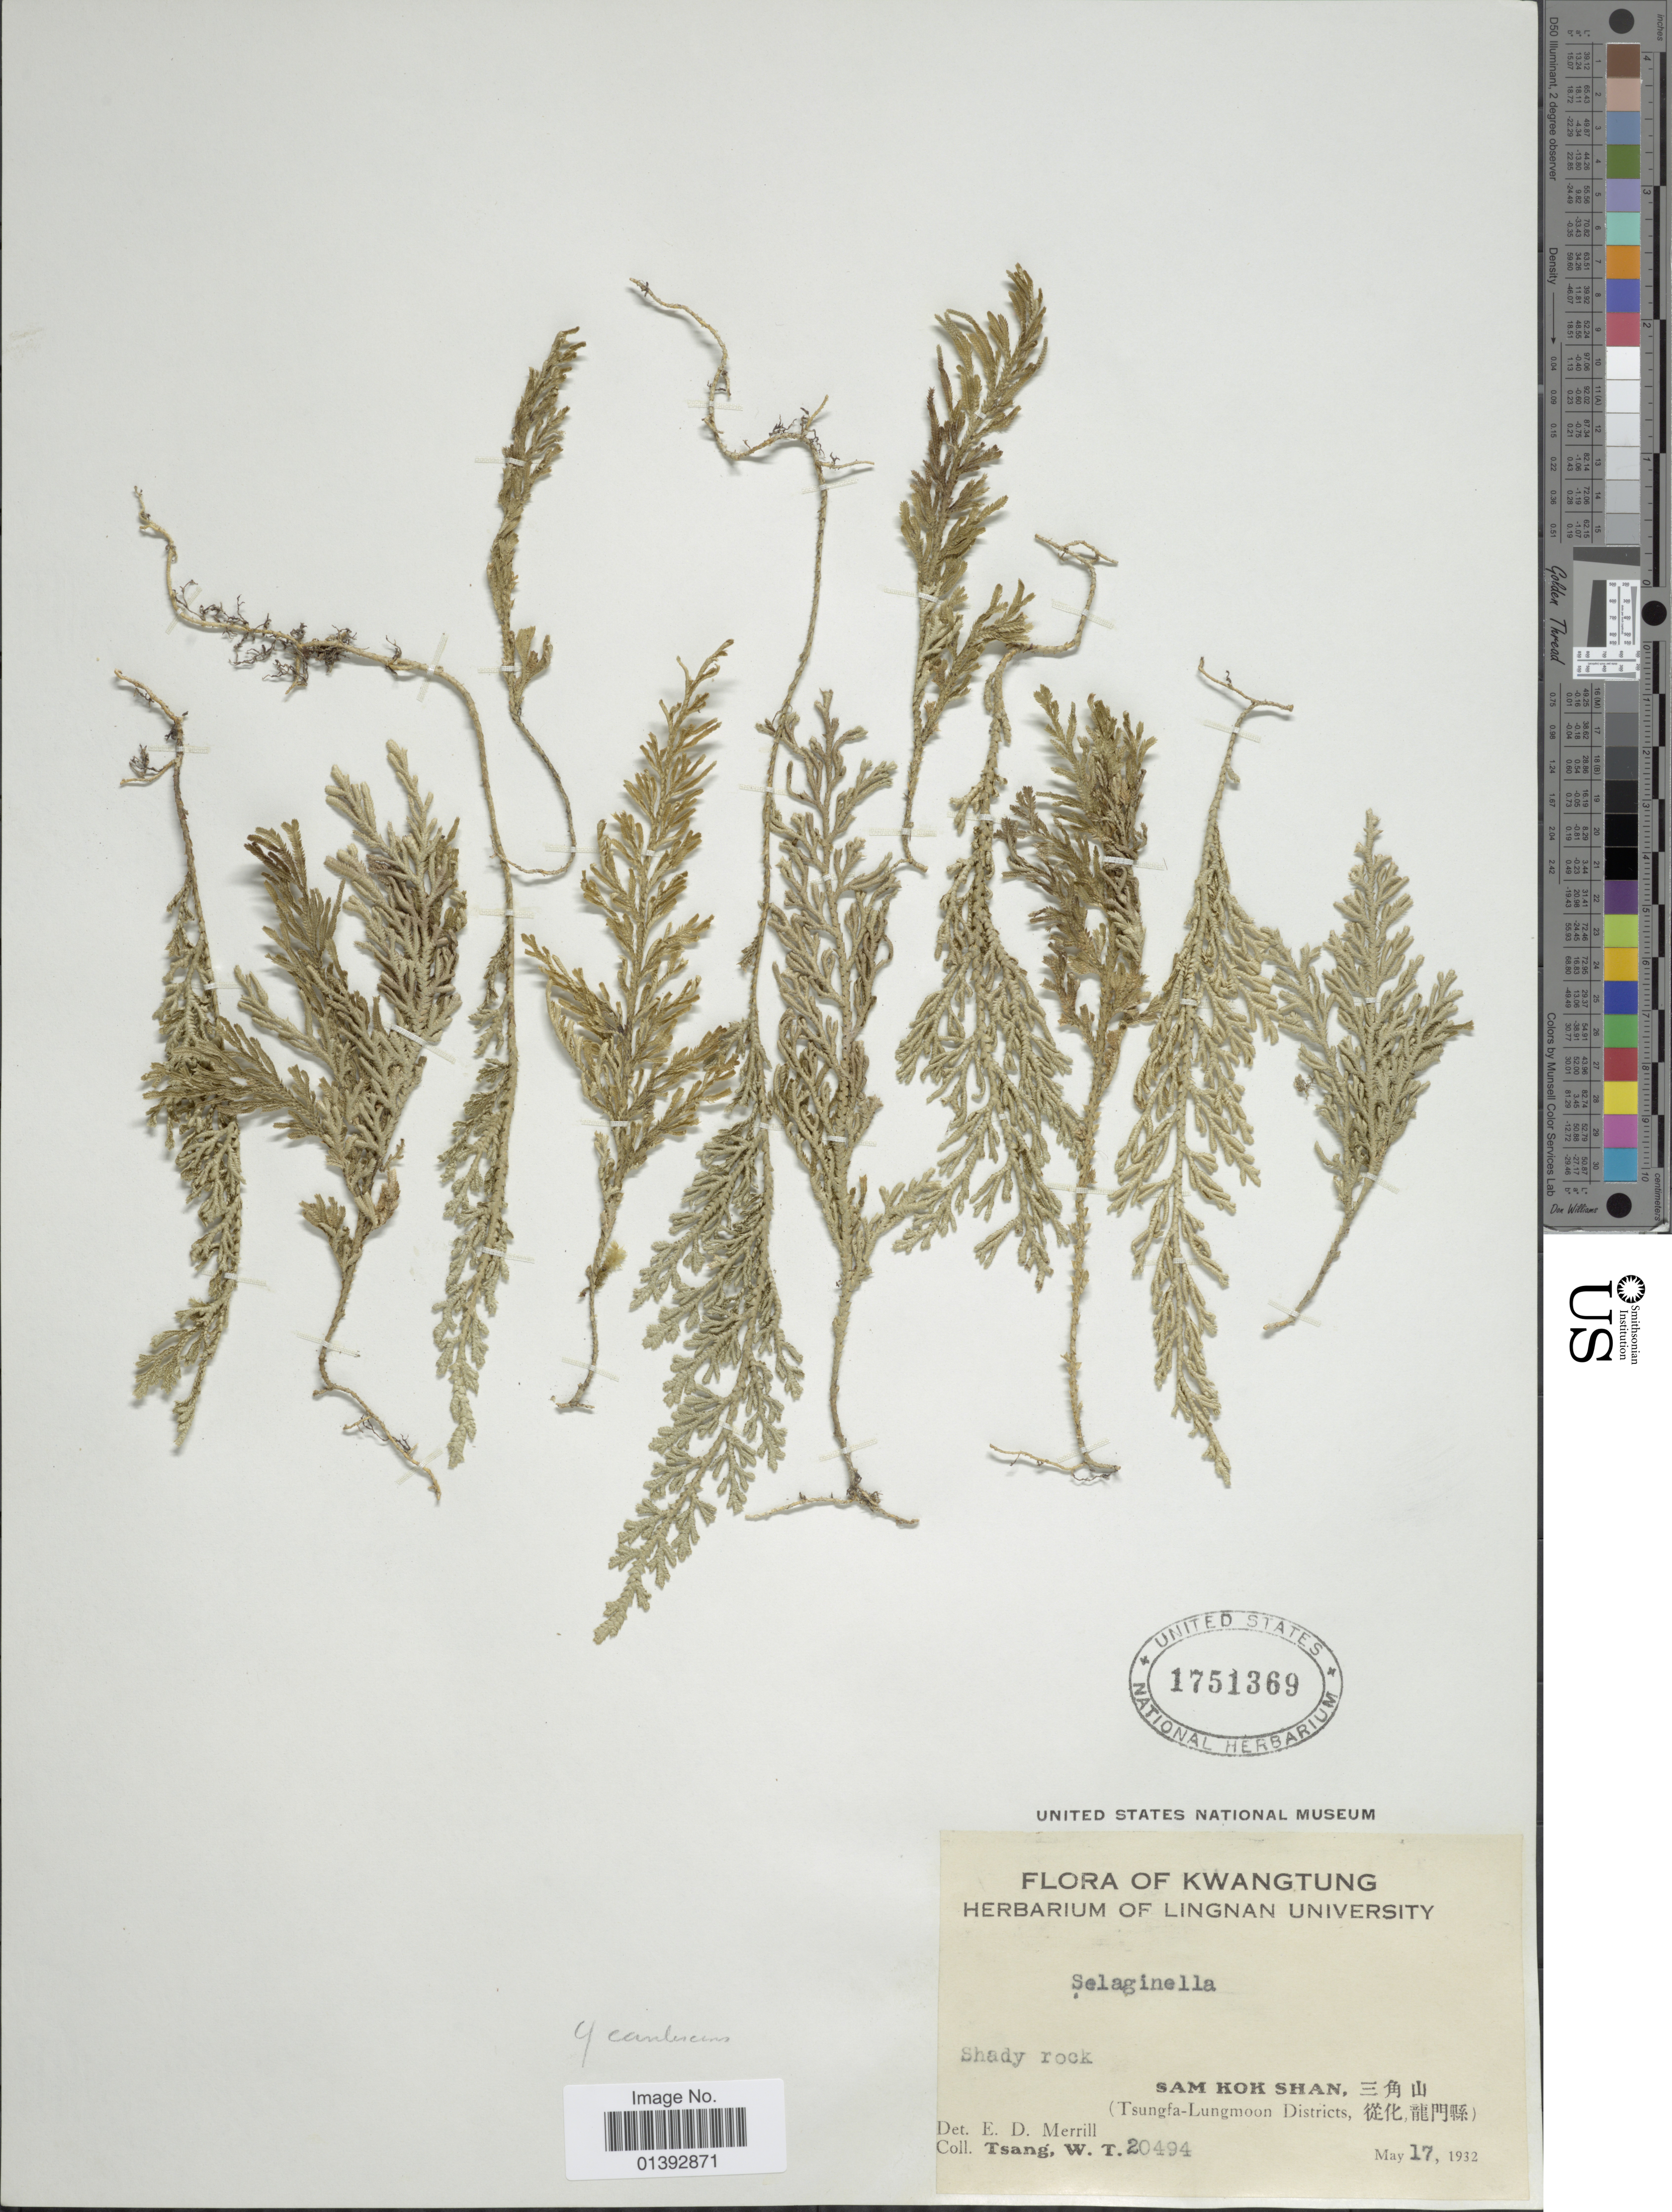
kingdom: Plantae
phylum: Tracheophyta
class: Lycopodiopsida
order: Selaginellales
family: Selaginellaceae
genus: Selaginella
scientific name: Selaginella involvens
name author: (Sw.) Spring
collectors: W. T. Tsang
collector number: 20494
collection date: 1932-05-17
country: China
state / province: Guangdong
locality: Kwangtung, Sam Kok Shan, (Tsungfa-Luingmoon Districts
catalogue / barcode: US 1751369